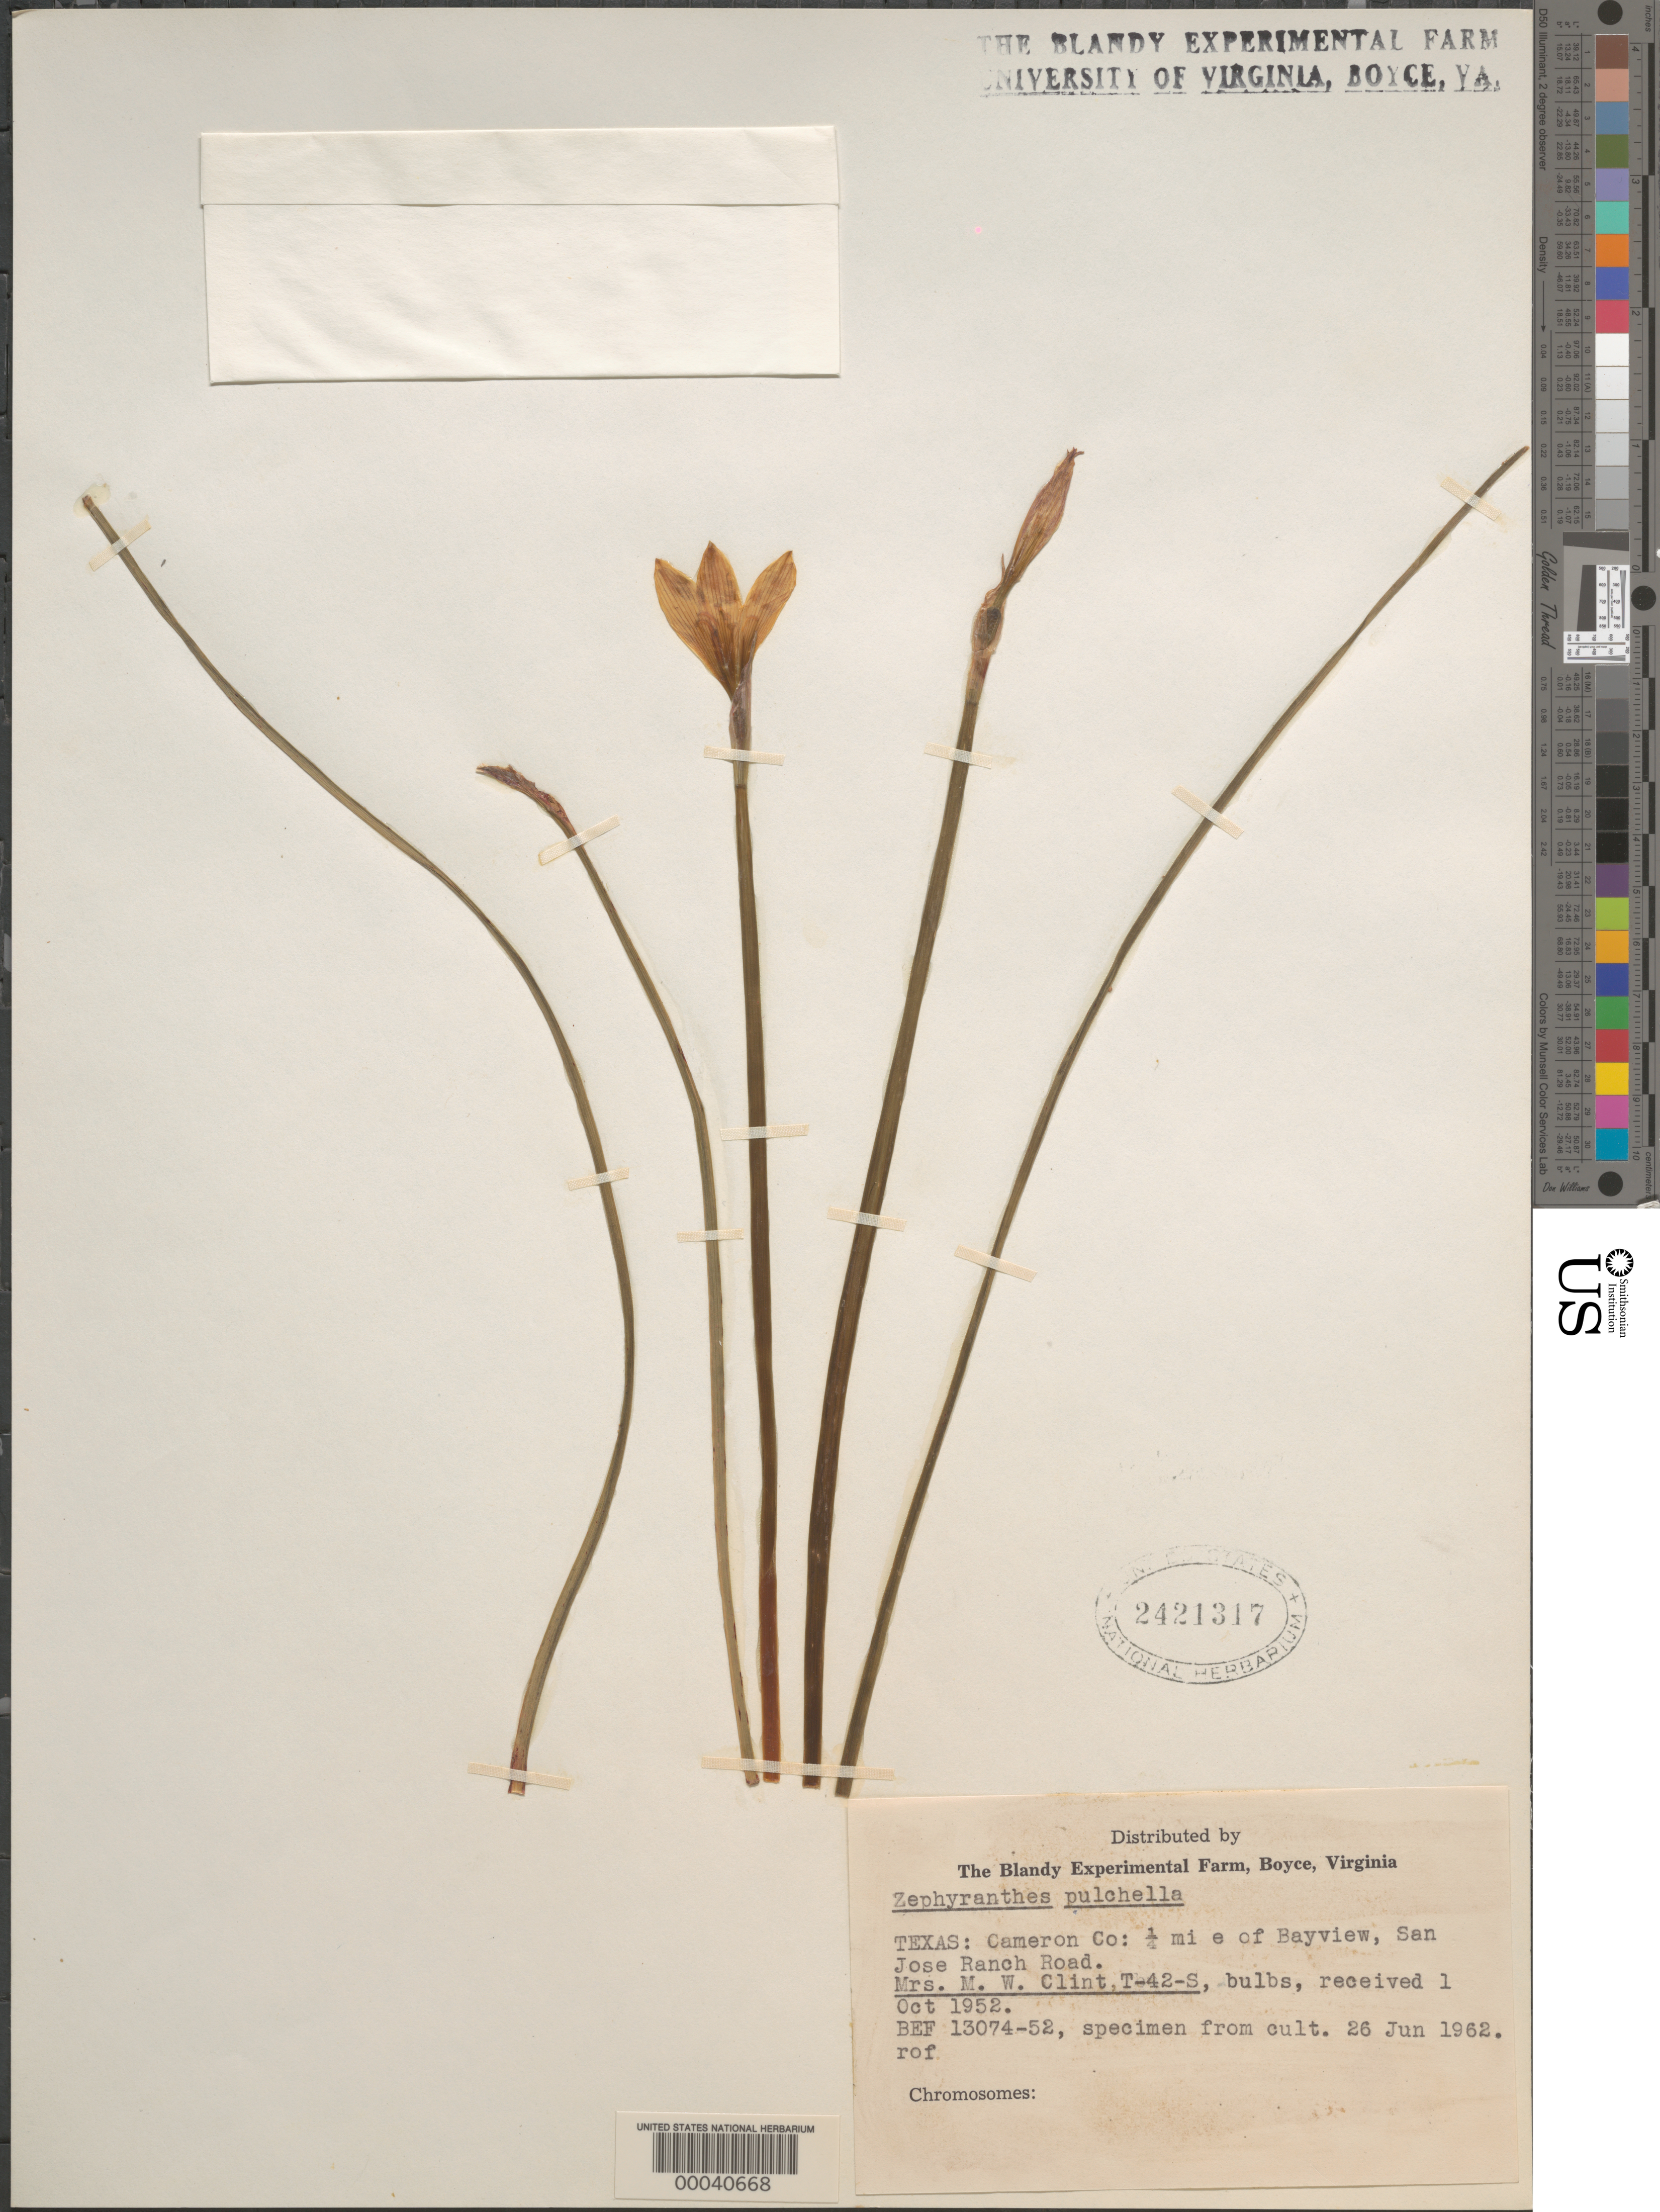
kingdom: Plantae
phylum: Tracheophyta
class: Liliopsida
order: Asparagales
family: Amaryllidaceae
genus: Zephyranthes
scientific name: Zephyranthes pulchella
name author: J.G. Sm.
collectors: M. Clint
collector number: T-42-s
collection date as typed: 01 Oct 1952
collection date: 1952-10-01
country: United States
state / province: Texas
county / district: Cameron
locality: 0.25 mi. e of bayview, san jose ranch rd.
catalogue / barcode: US 2421317